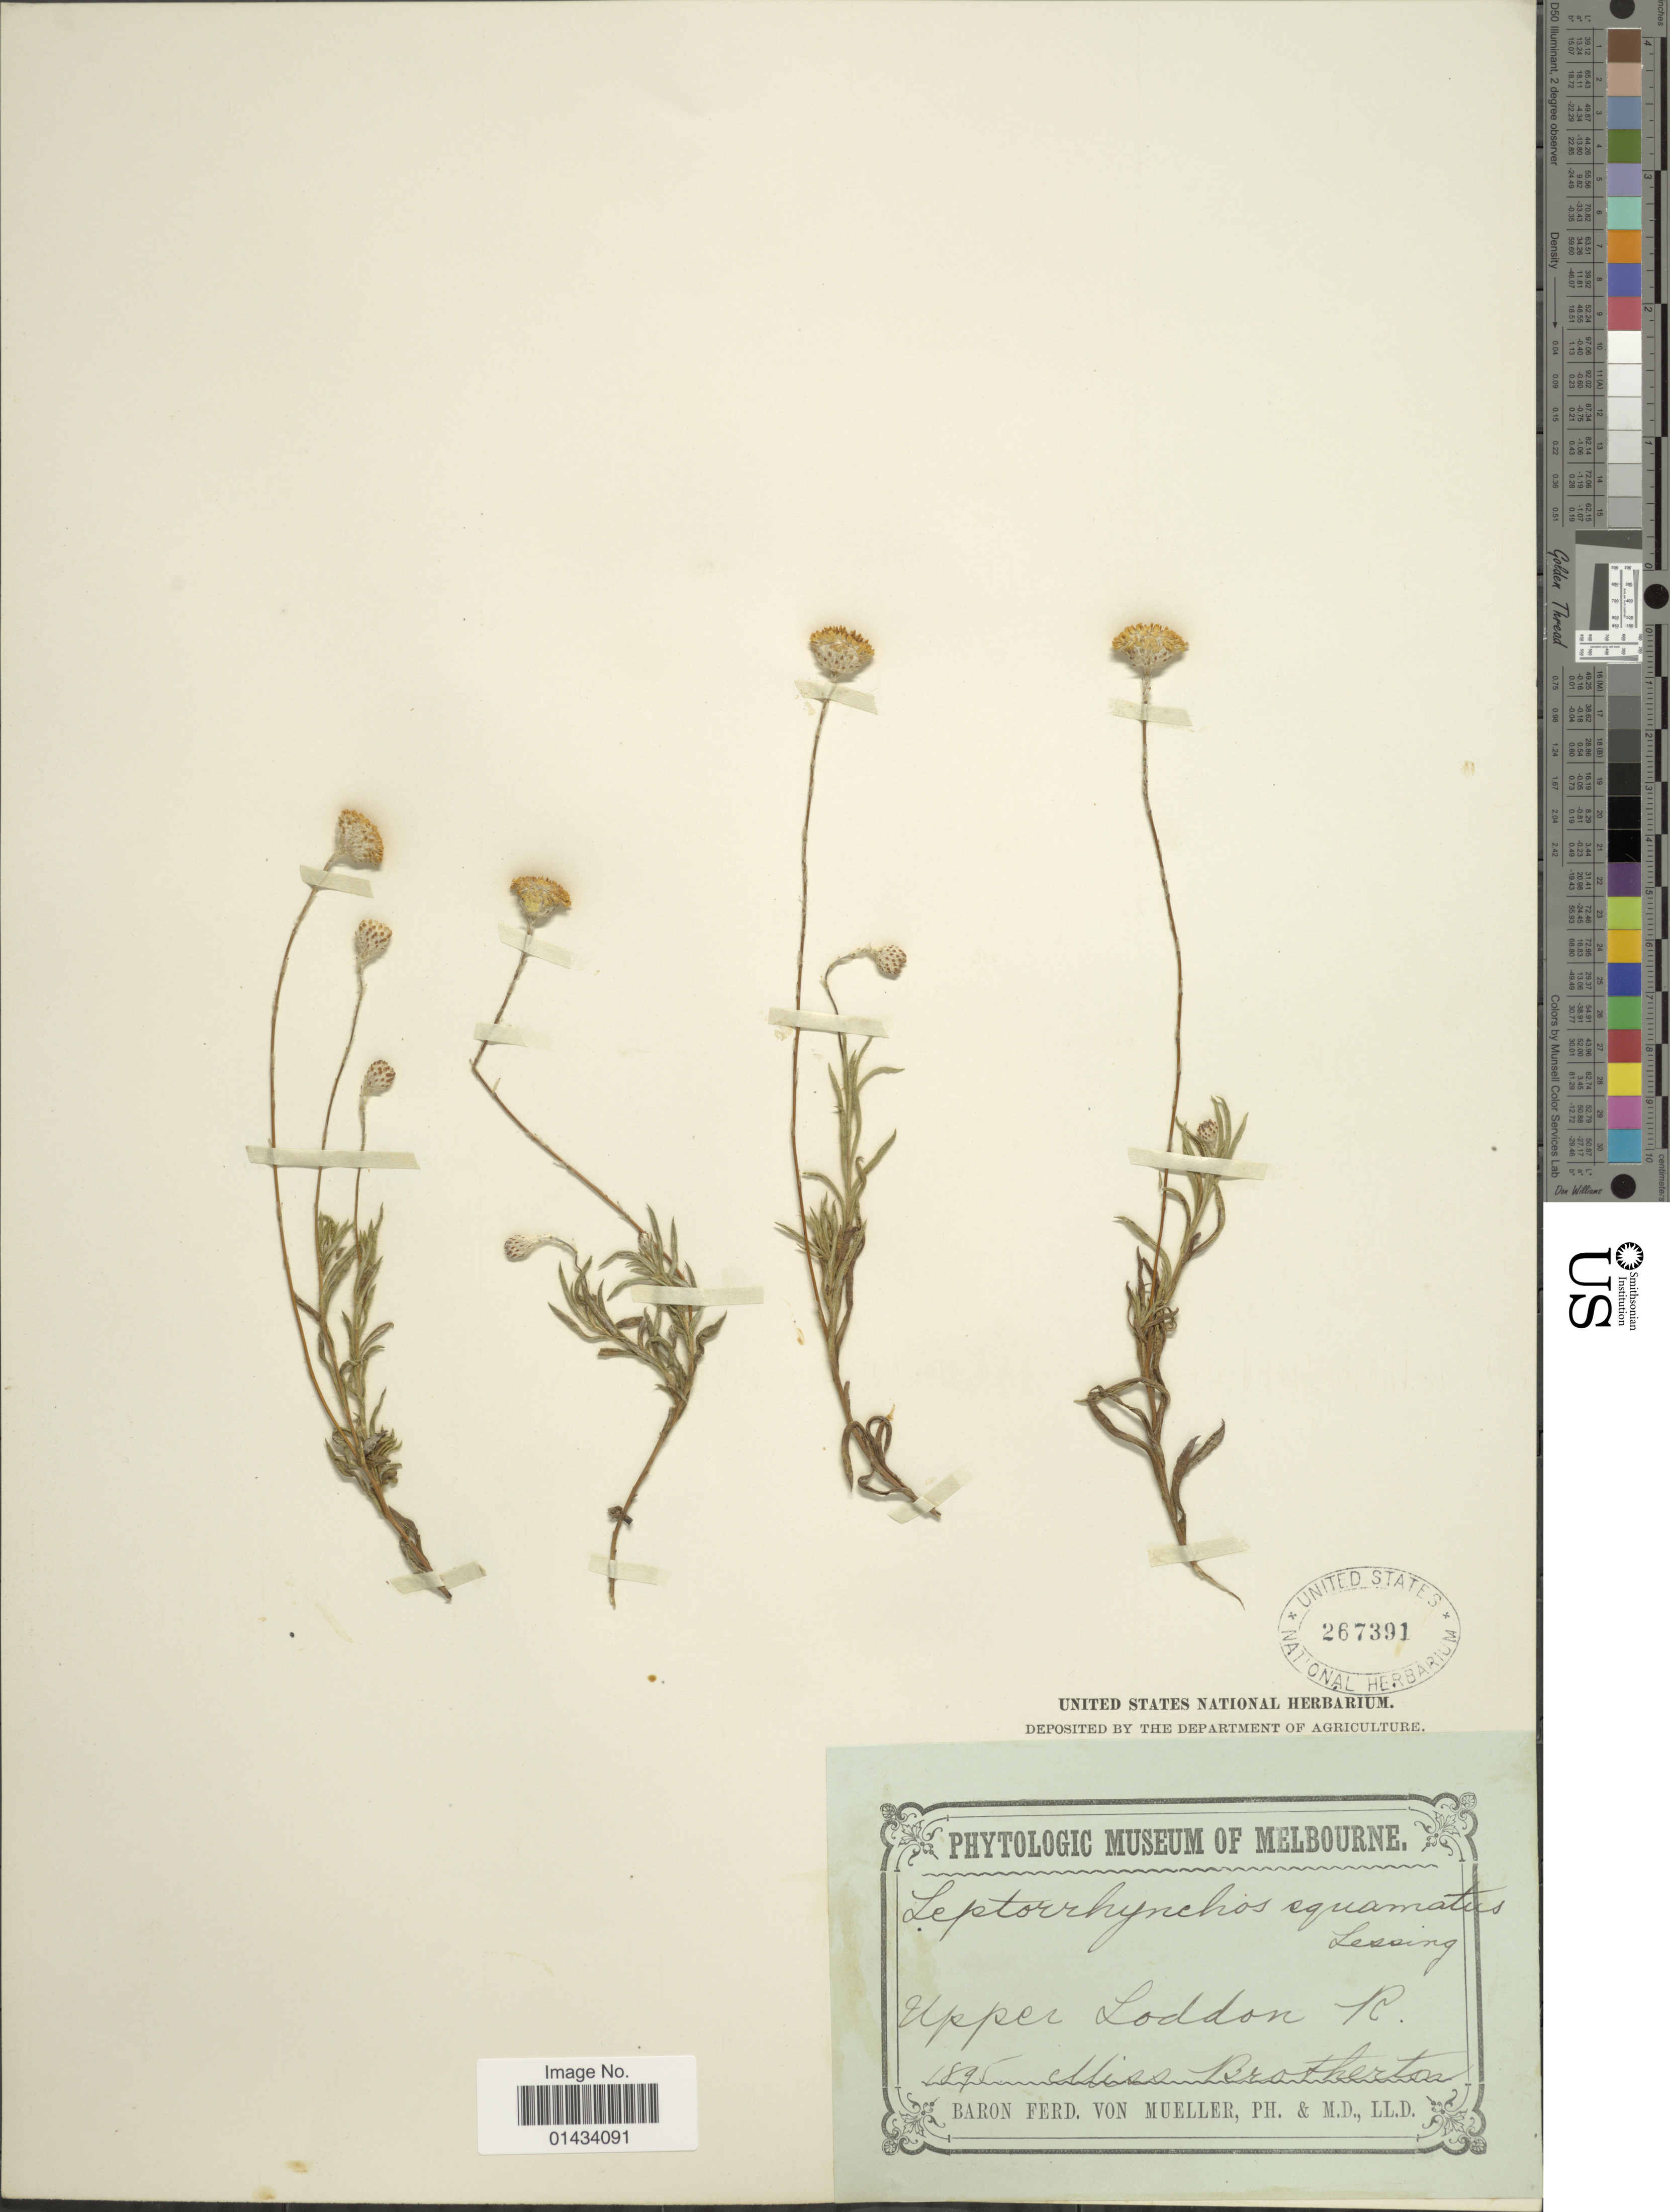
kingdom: Plantae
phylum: Tracheophyta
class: Magnoliopsida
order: Asterales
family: Asteraceae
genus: Leptorhynchos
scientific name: Leptorhynchos squamatus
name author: (Labill.) Less.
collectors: -. Brotherton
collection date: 1895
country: Australia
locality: Upper Loddon R.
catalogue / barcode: US 267391